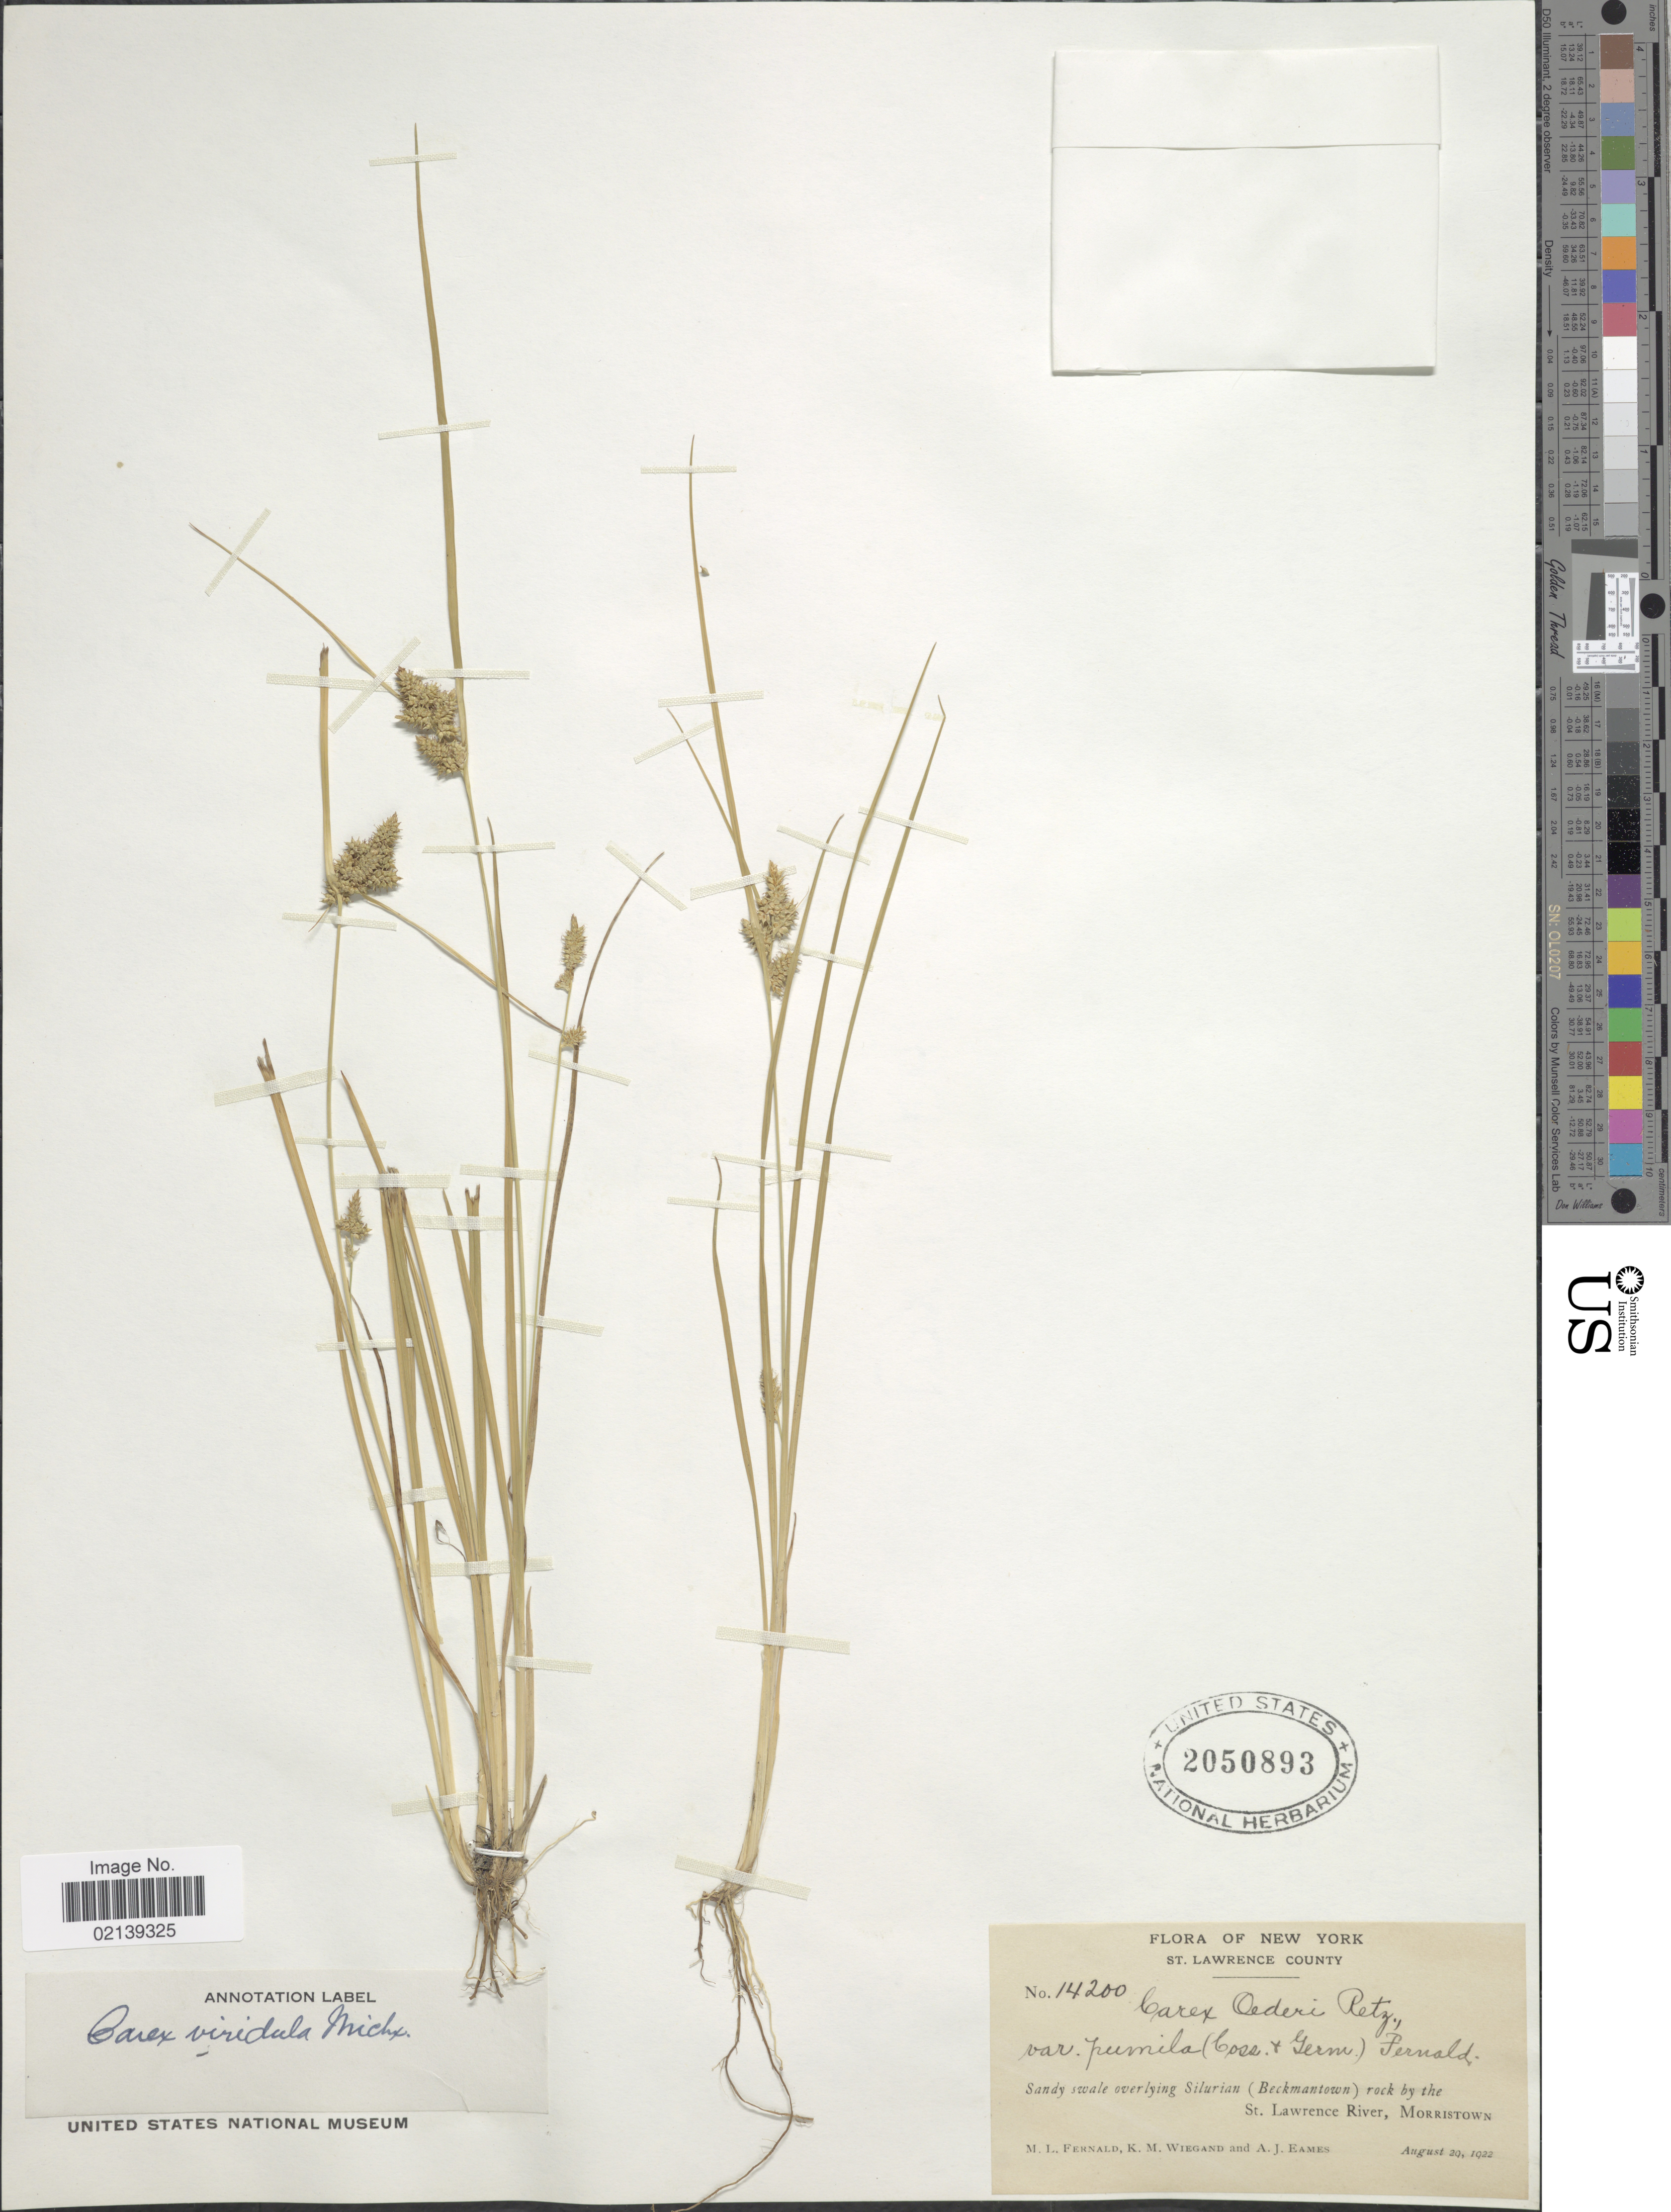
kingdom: Plantae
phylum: Tracheophyta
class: Liliopsida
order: Poales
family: Cyperaceae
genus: Carex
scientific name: Carex oederi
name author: Retz.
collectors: M. L. Fernald, K. M. Wiegand & A. J. Eames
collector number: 14200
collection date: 1922-08-29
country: United States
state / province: New York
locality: St. Lawrence County, sandy swale overlying Silurian (Beckmantown) rock by the St. Lawrence River, Morristown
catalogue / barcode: US 2050893